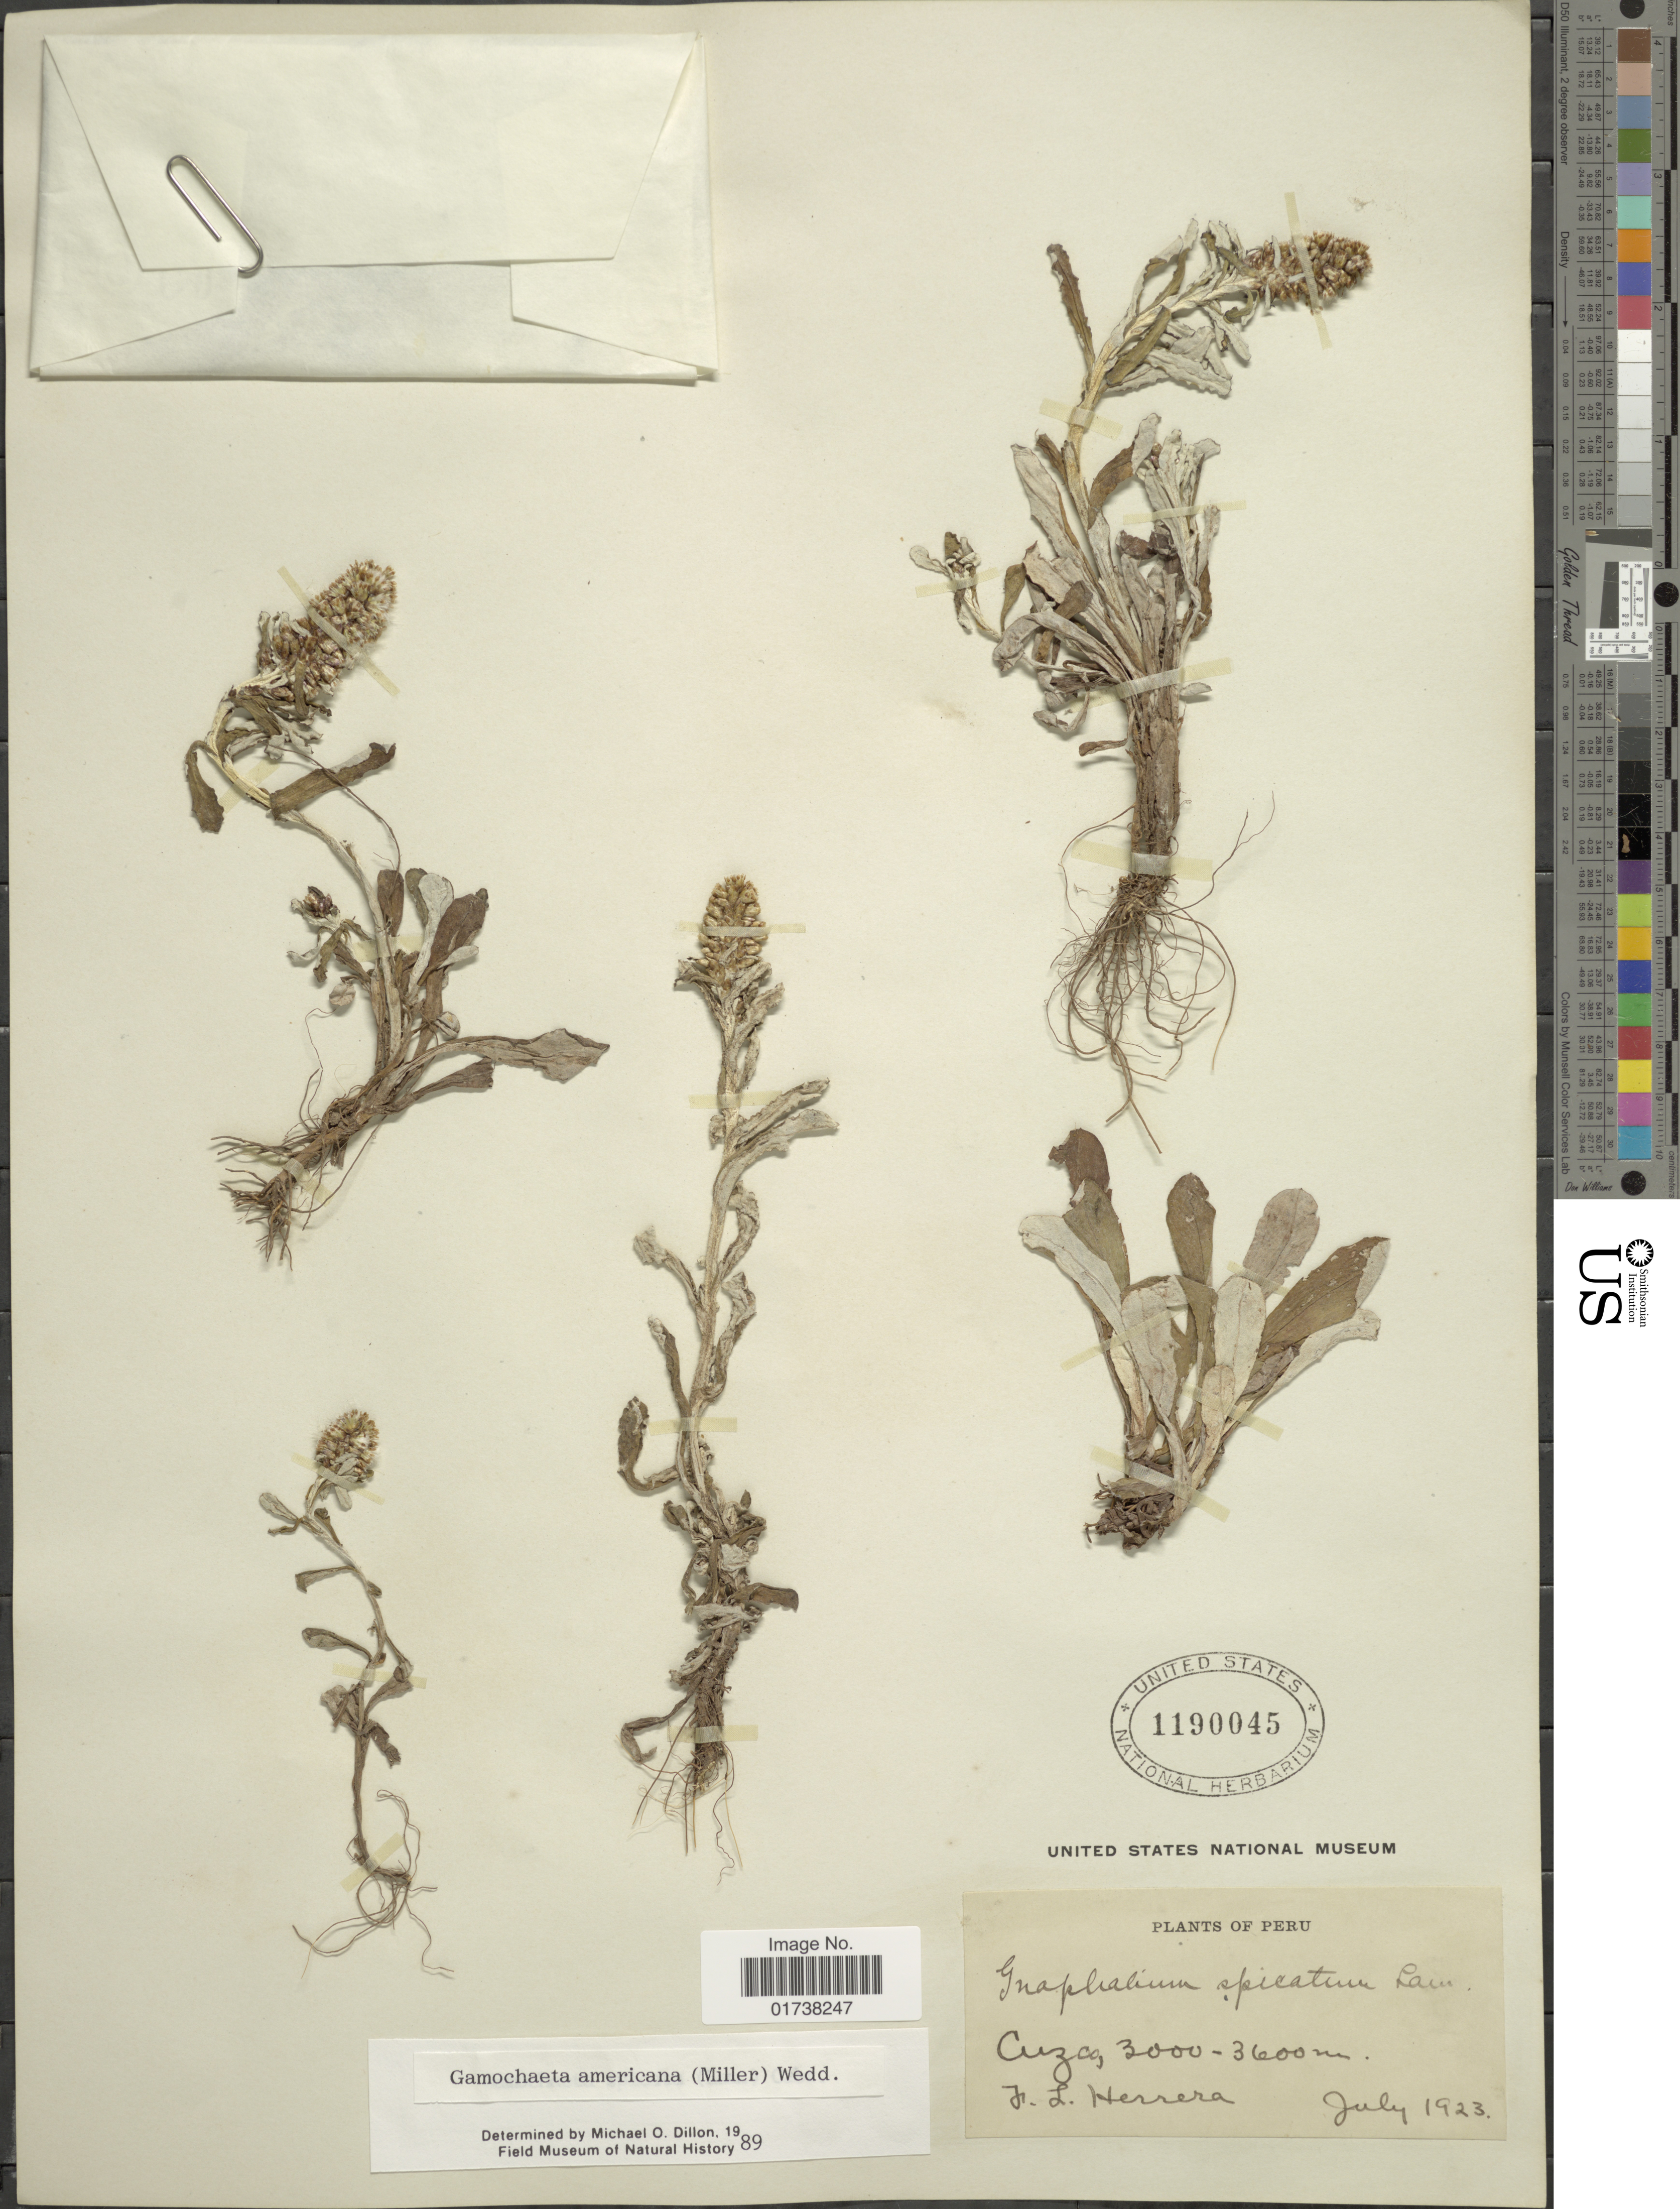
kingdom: Plantae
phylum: Tracheophyta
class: Magnoliopsida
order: Asterales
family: Asteraceae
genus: Gamochaeta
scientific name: Gamochaeta americana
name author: (Mill.) Wedd.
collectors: J. L. Herrera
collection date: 1923-07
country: Peru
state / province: Cusco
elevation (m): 3000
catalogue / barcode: US 1190045